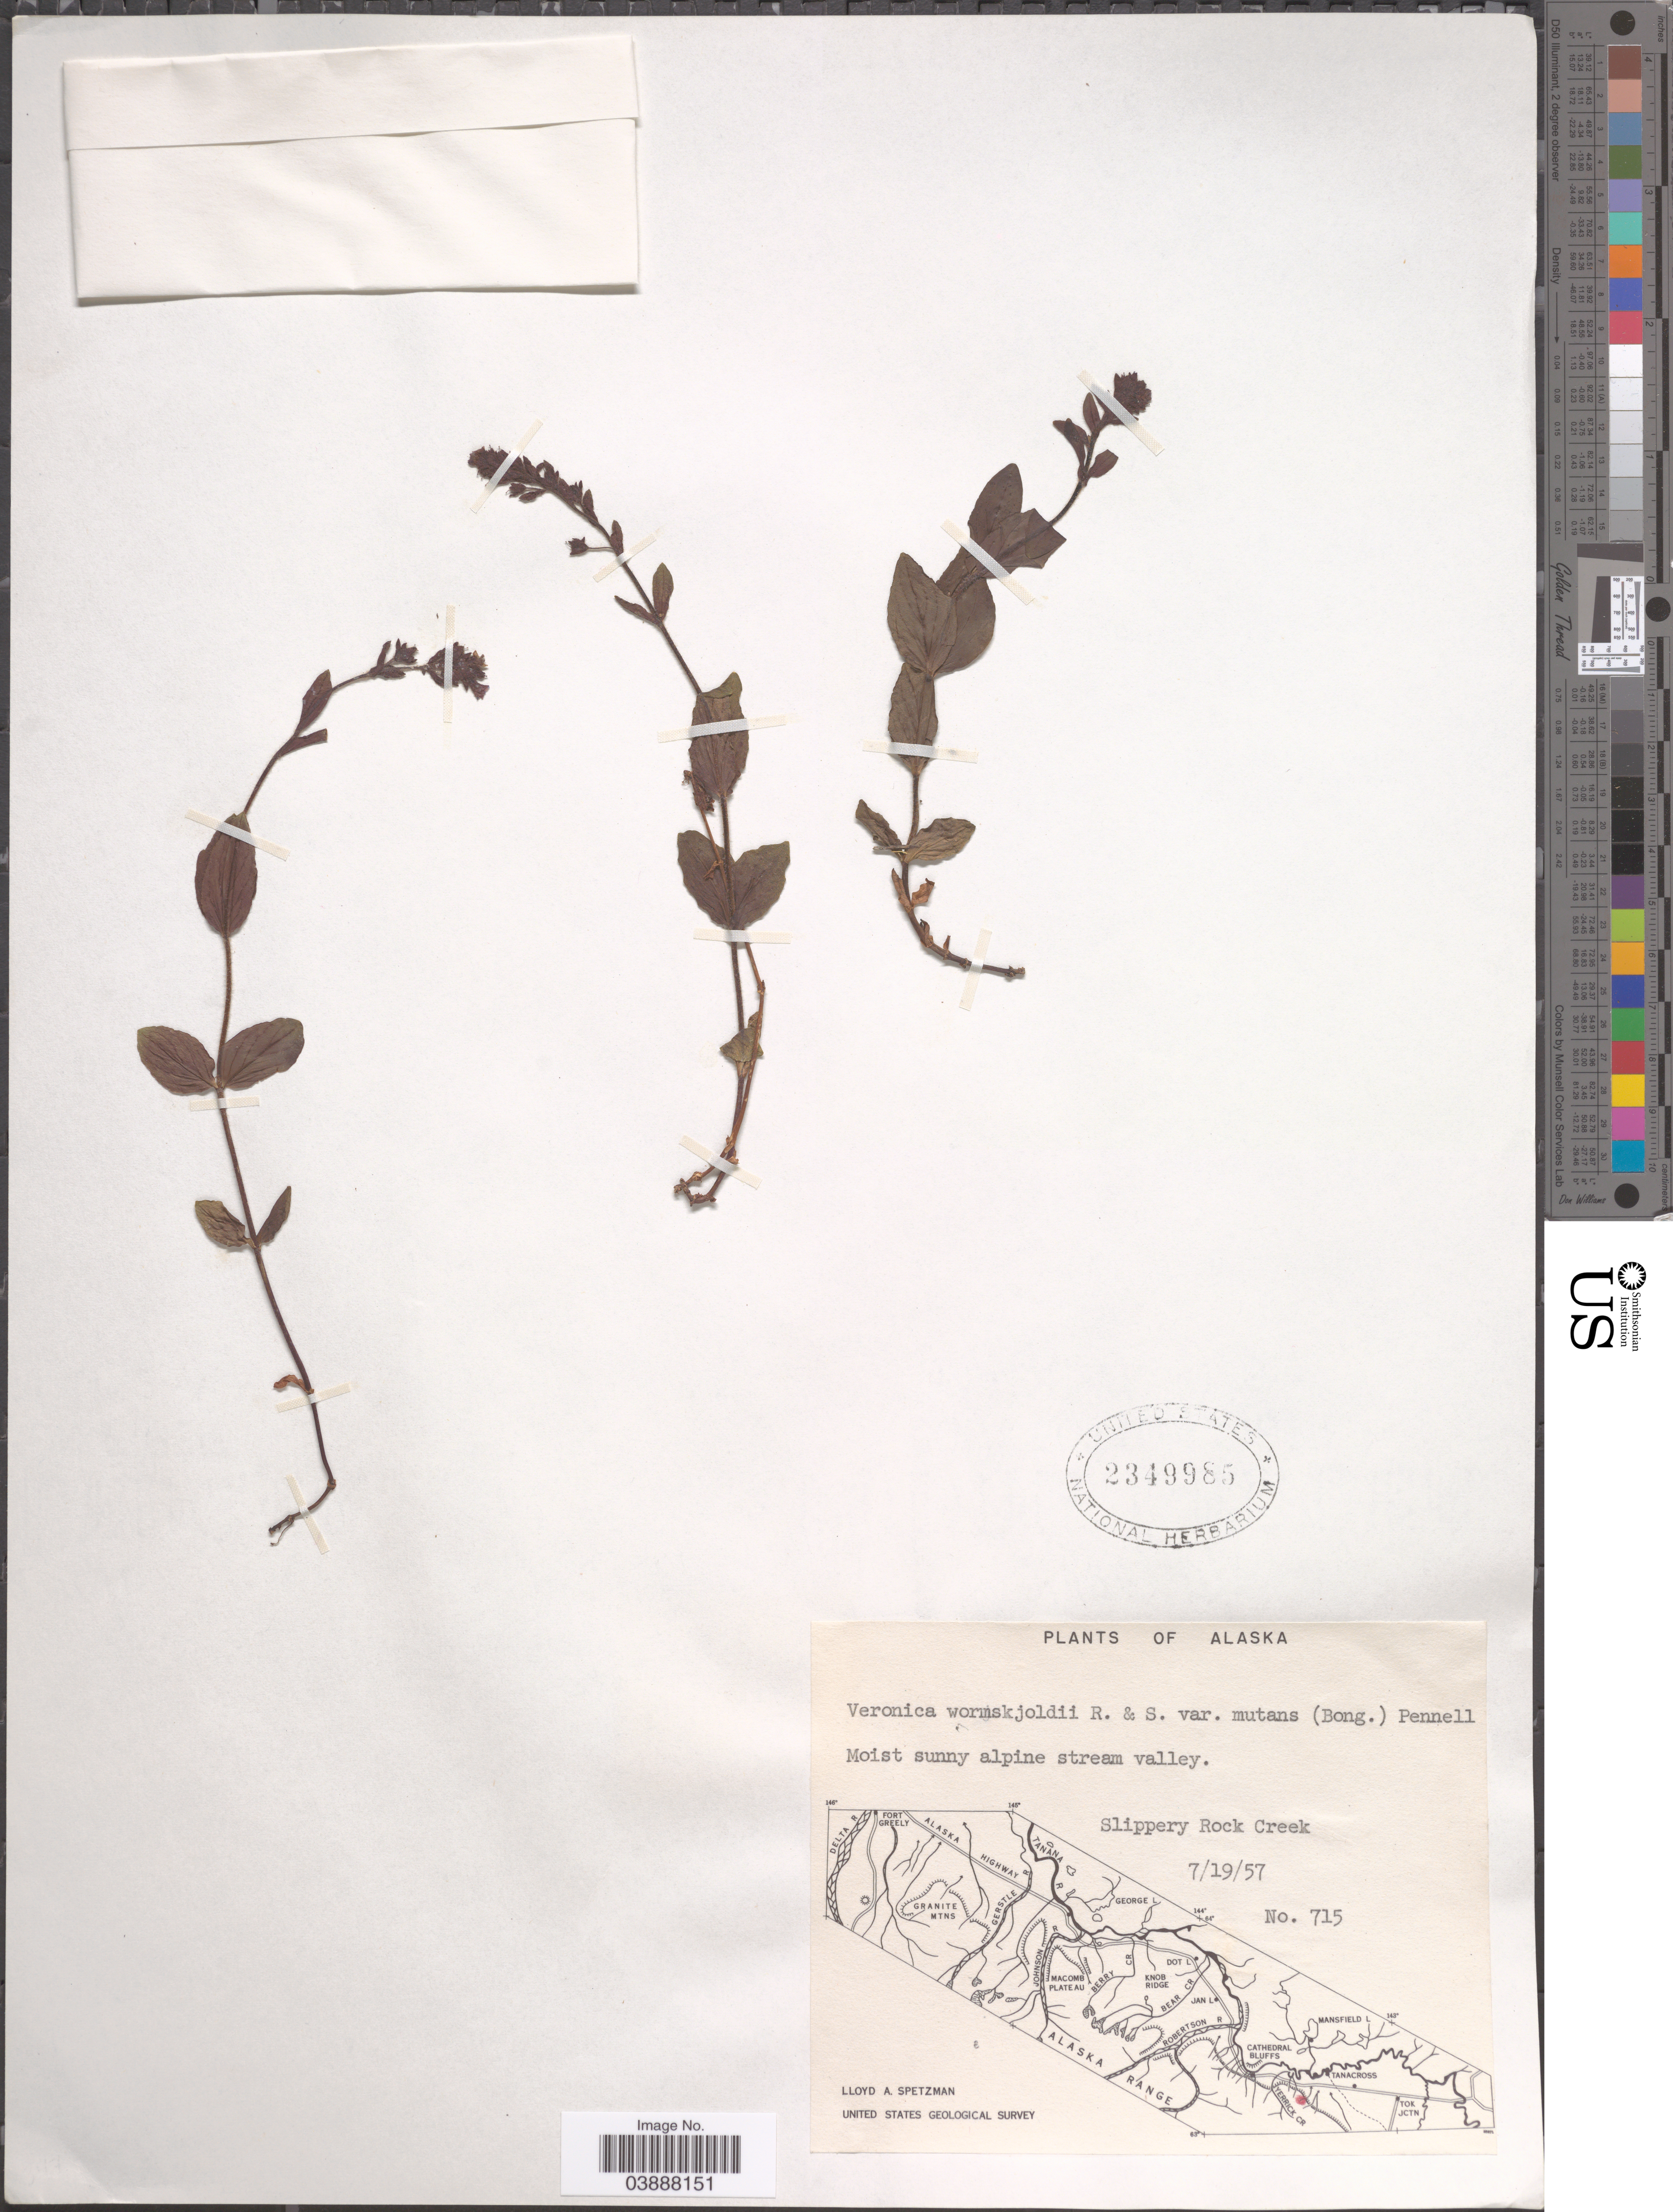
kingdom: Plantae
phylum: Tracheophyta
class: Magnoliopsida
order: Lamiales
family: Plantaginaceae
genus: Veronica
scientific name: Veronica wormskjoldii subsp. nutans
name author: (Bong.) Albach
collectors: L. Spetzman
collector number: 715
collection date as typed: Transcribed d/m/y: 19/7/57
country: United States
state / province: Alaska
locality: Slippery Rock Creek.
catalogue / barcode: US 2349985